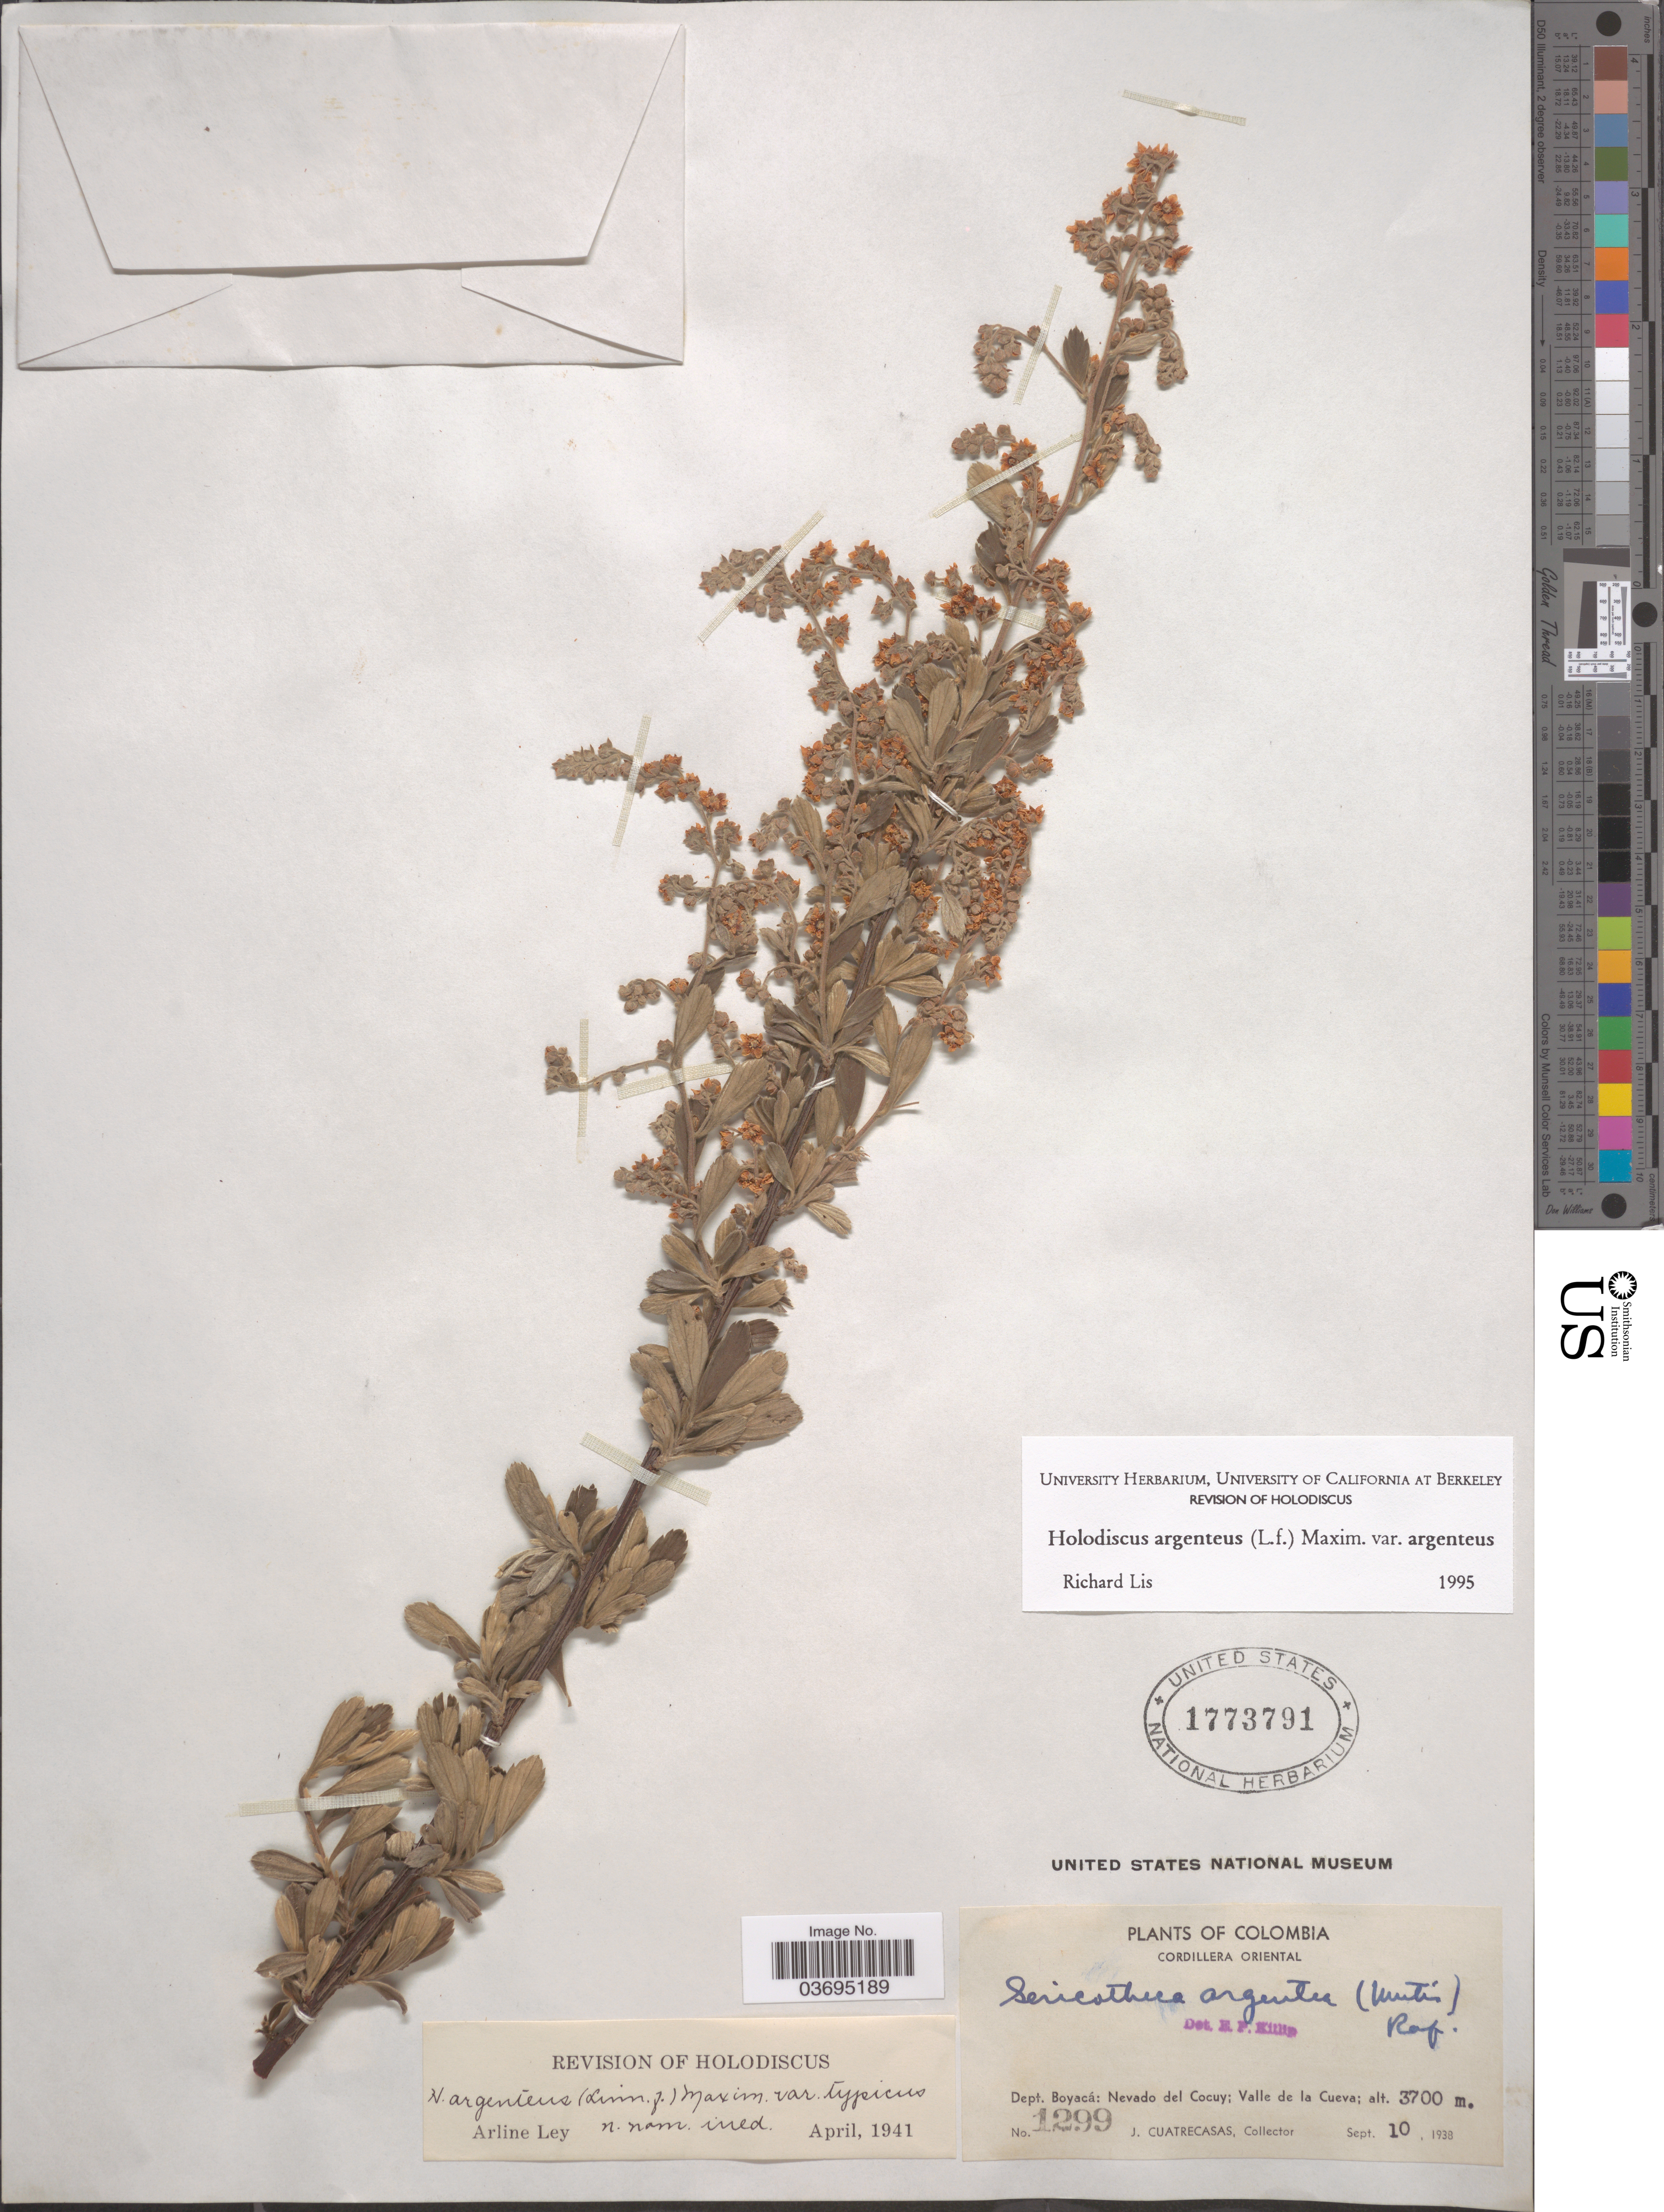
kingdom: Plantae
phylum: Tracheophyta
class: Magnoliopsida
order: Rosales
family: Rosaceae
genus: Holodiscus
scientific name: Holodiscus argenteus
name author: (L. f.) Maxim.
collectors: J. Cuatrecasas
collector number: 1299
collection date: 1938-09-10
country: Colombia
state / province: Boyacá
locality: Cordillera Oriental. Deot. Boyacá: Nevado del Cocuy; Valle de la Cueva.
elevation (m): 3700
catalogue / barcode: US 1773791